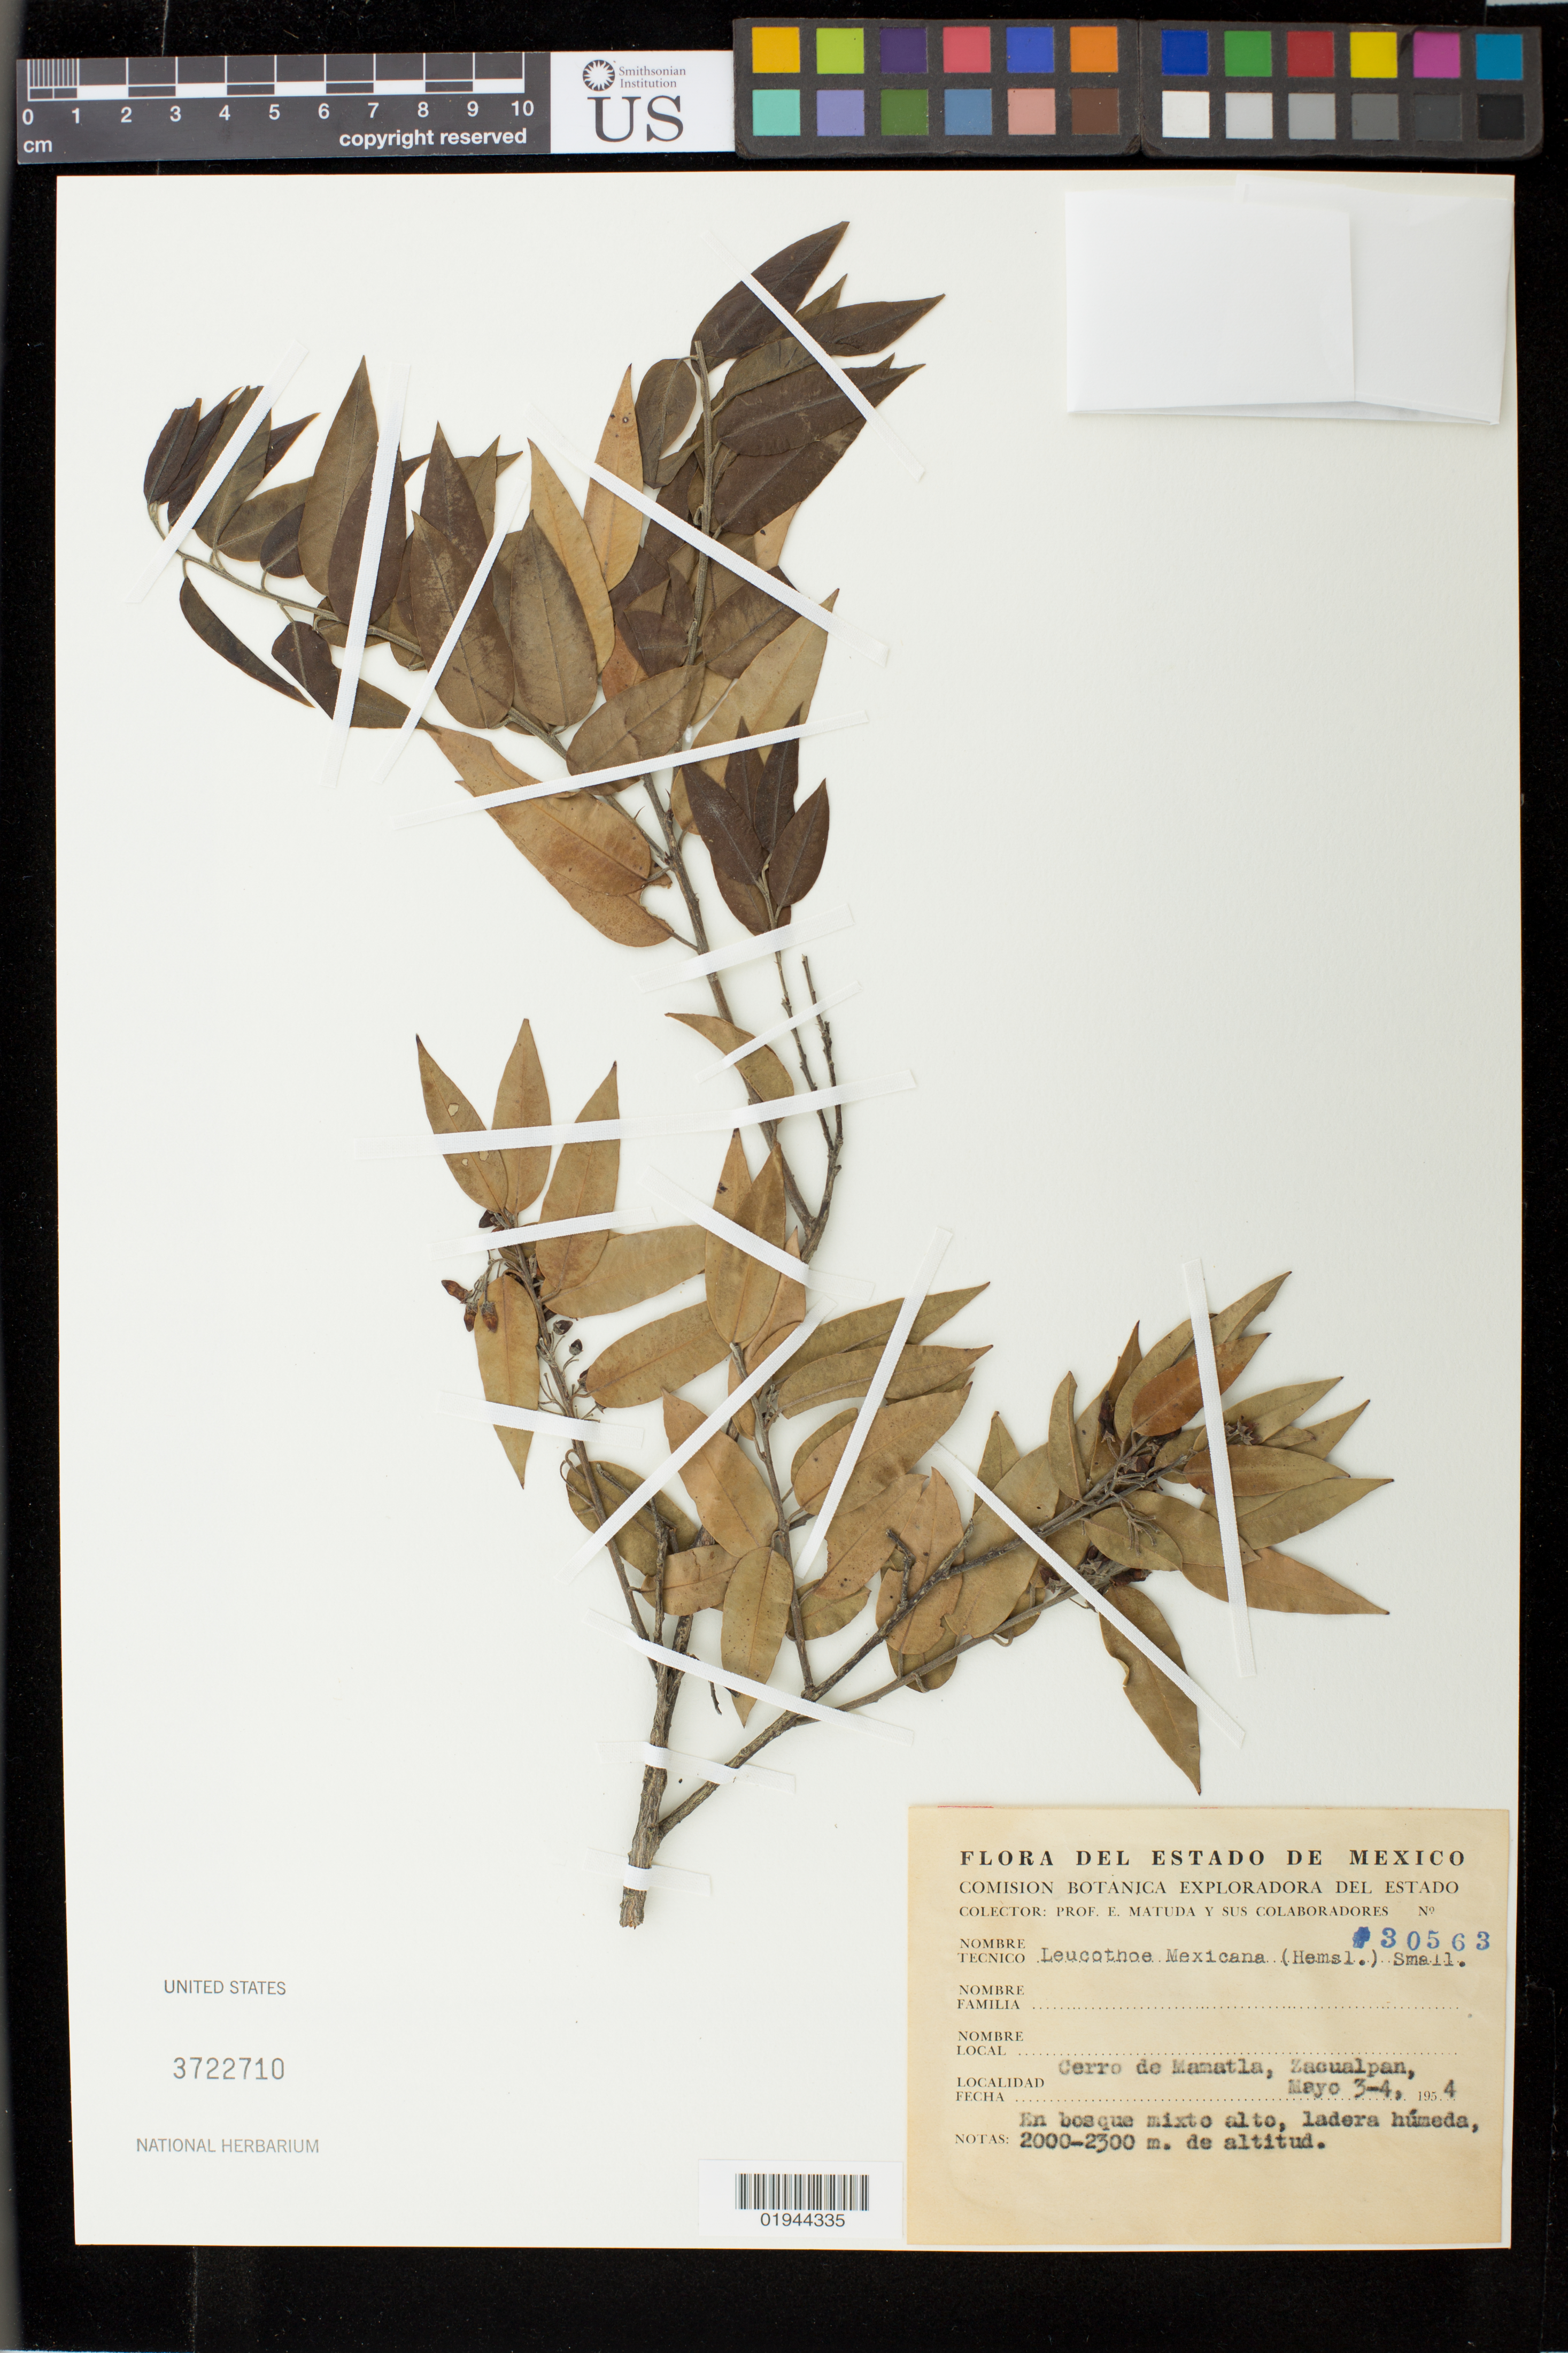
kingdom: Plantae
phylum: Tracheophyta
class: Magnoliopsida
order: Ericales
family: Ericaceae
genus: Agarista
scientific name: Agarista mexicana var. mexicana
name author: (Hemsl.) Judd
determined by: Dalastra, Claudenice, (BRIT), Botanical Research Institute of Texas (UNITED STATES)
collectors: E. Matuda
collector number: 30563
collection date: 1954-05-03/1954-05-04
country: Mexico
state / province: Mexico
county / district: Zacualpan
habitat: En bosque mixto alto, ladera humeda.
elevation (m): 2000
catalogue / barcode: US 3722710